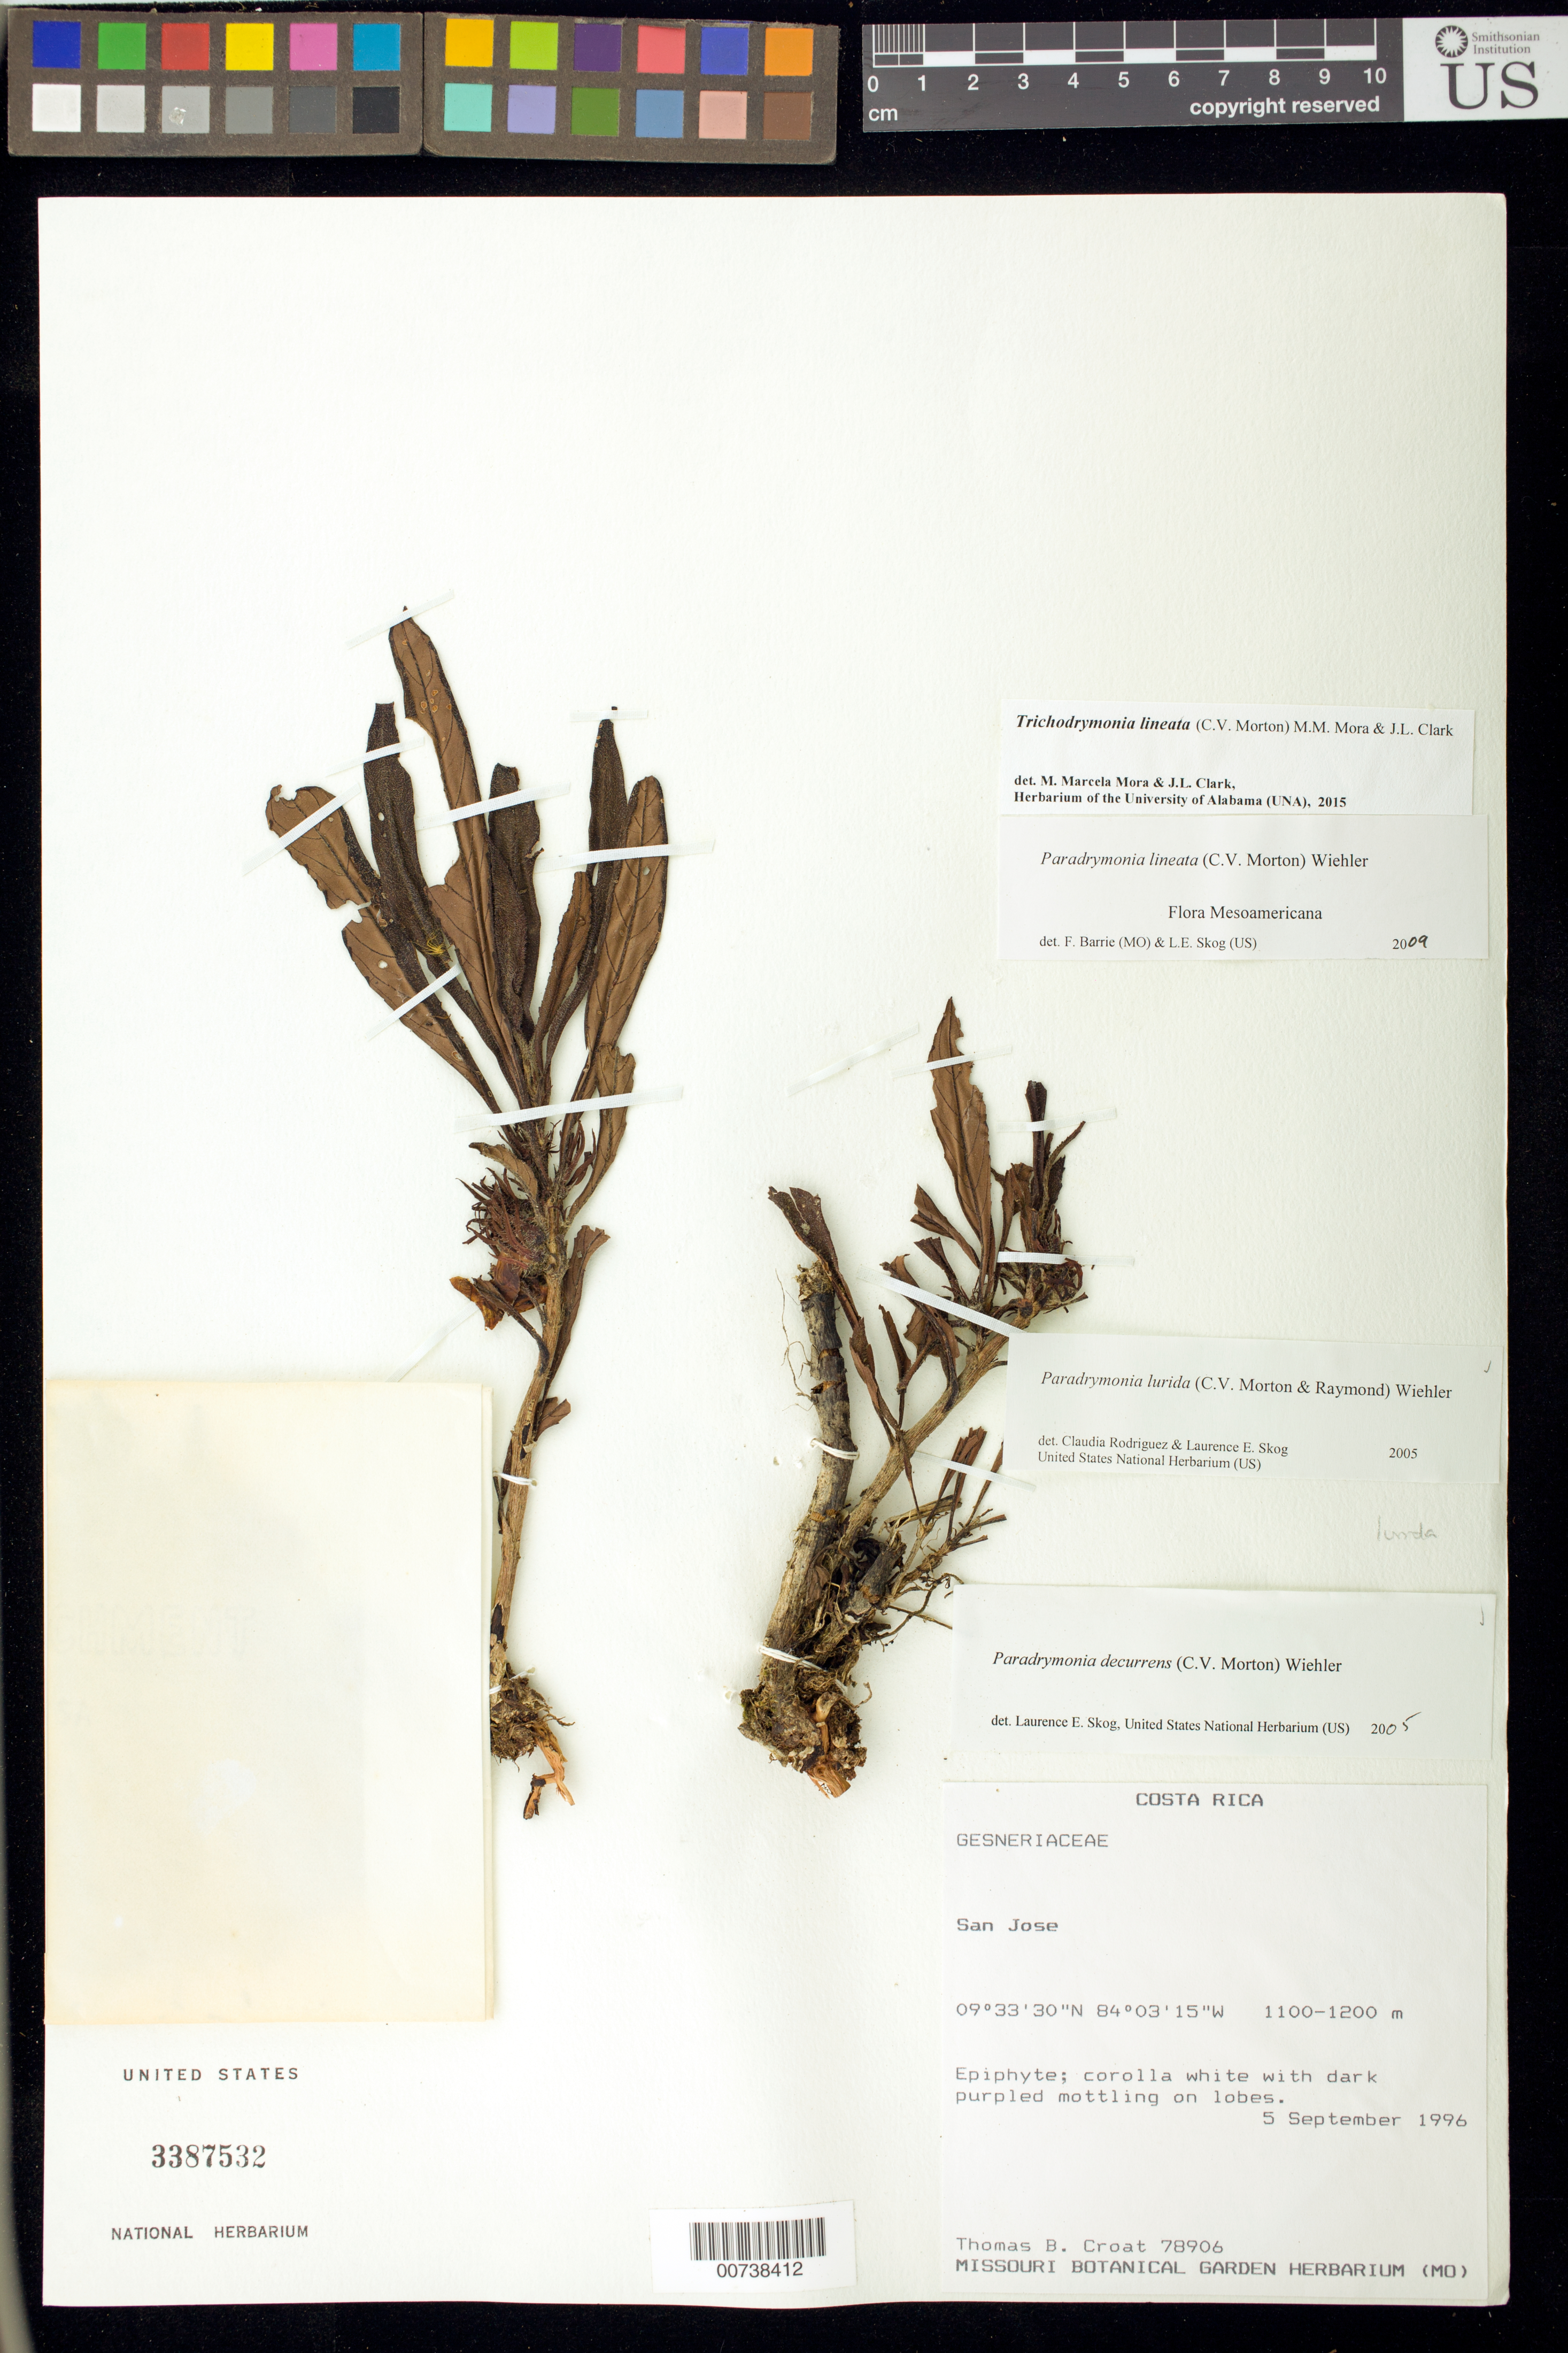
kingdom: Plantae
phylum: Tracheophyta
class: Magnoliopsida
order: Lamiales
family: Gesneriaceae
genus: Trichodrymonia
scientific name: Trichodrymonia lineata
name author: (C.V. Morton) M.M. Mora & J.L. Clark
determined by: Mora, M. M.; Clark, J. L.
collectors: T. B. Croat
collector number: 78906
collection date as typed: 05 Sep 1996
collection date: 1996-09-05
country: Costa Rica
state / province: San José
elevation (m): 1100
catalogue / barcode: US 3387532